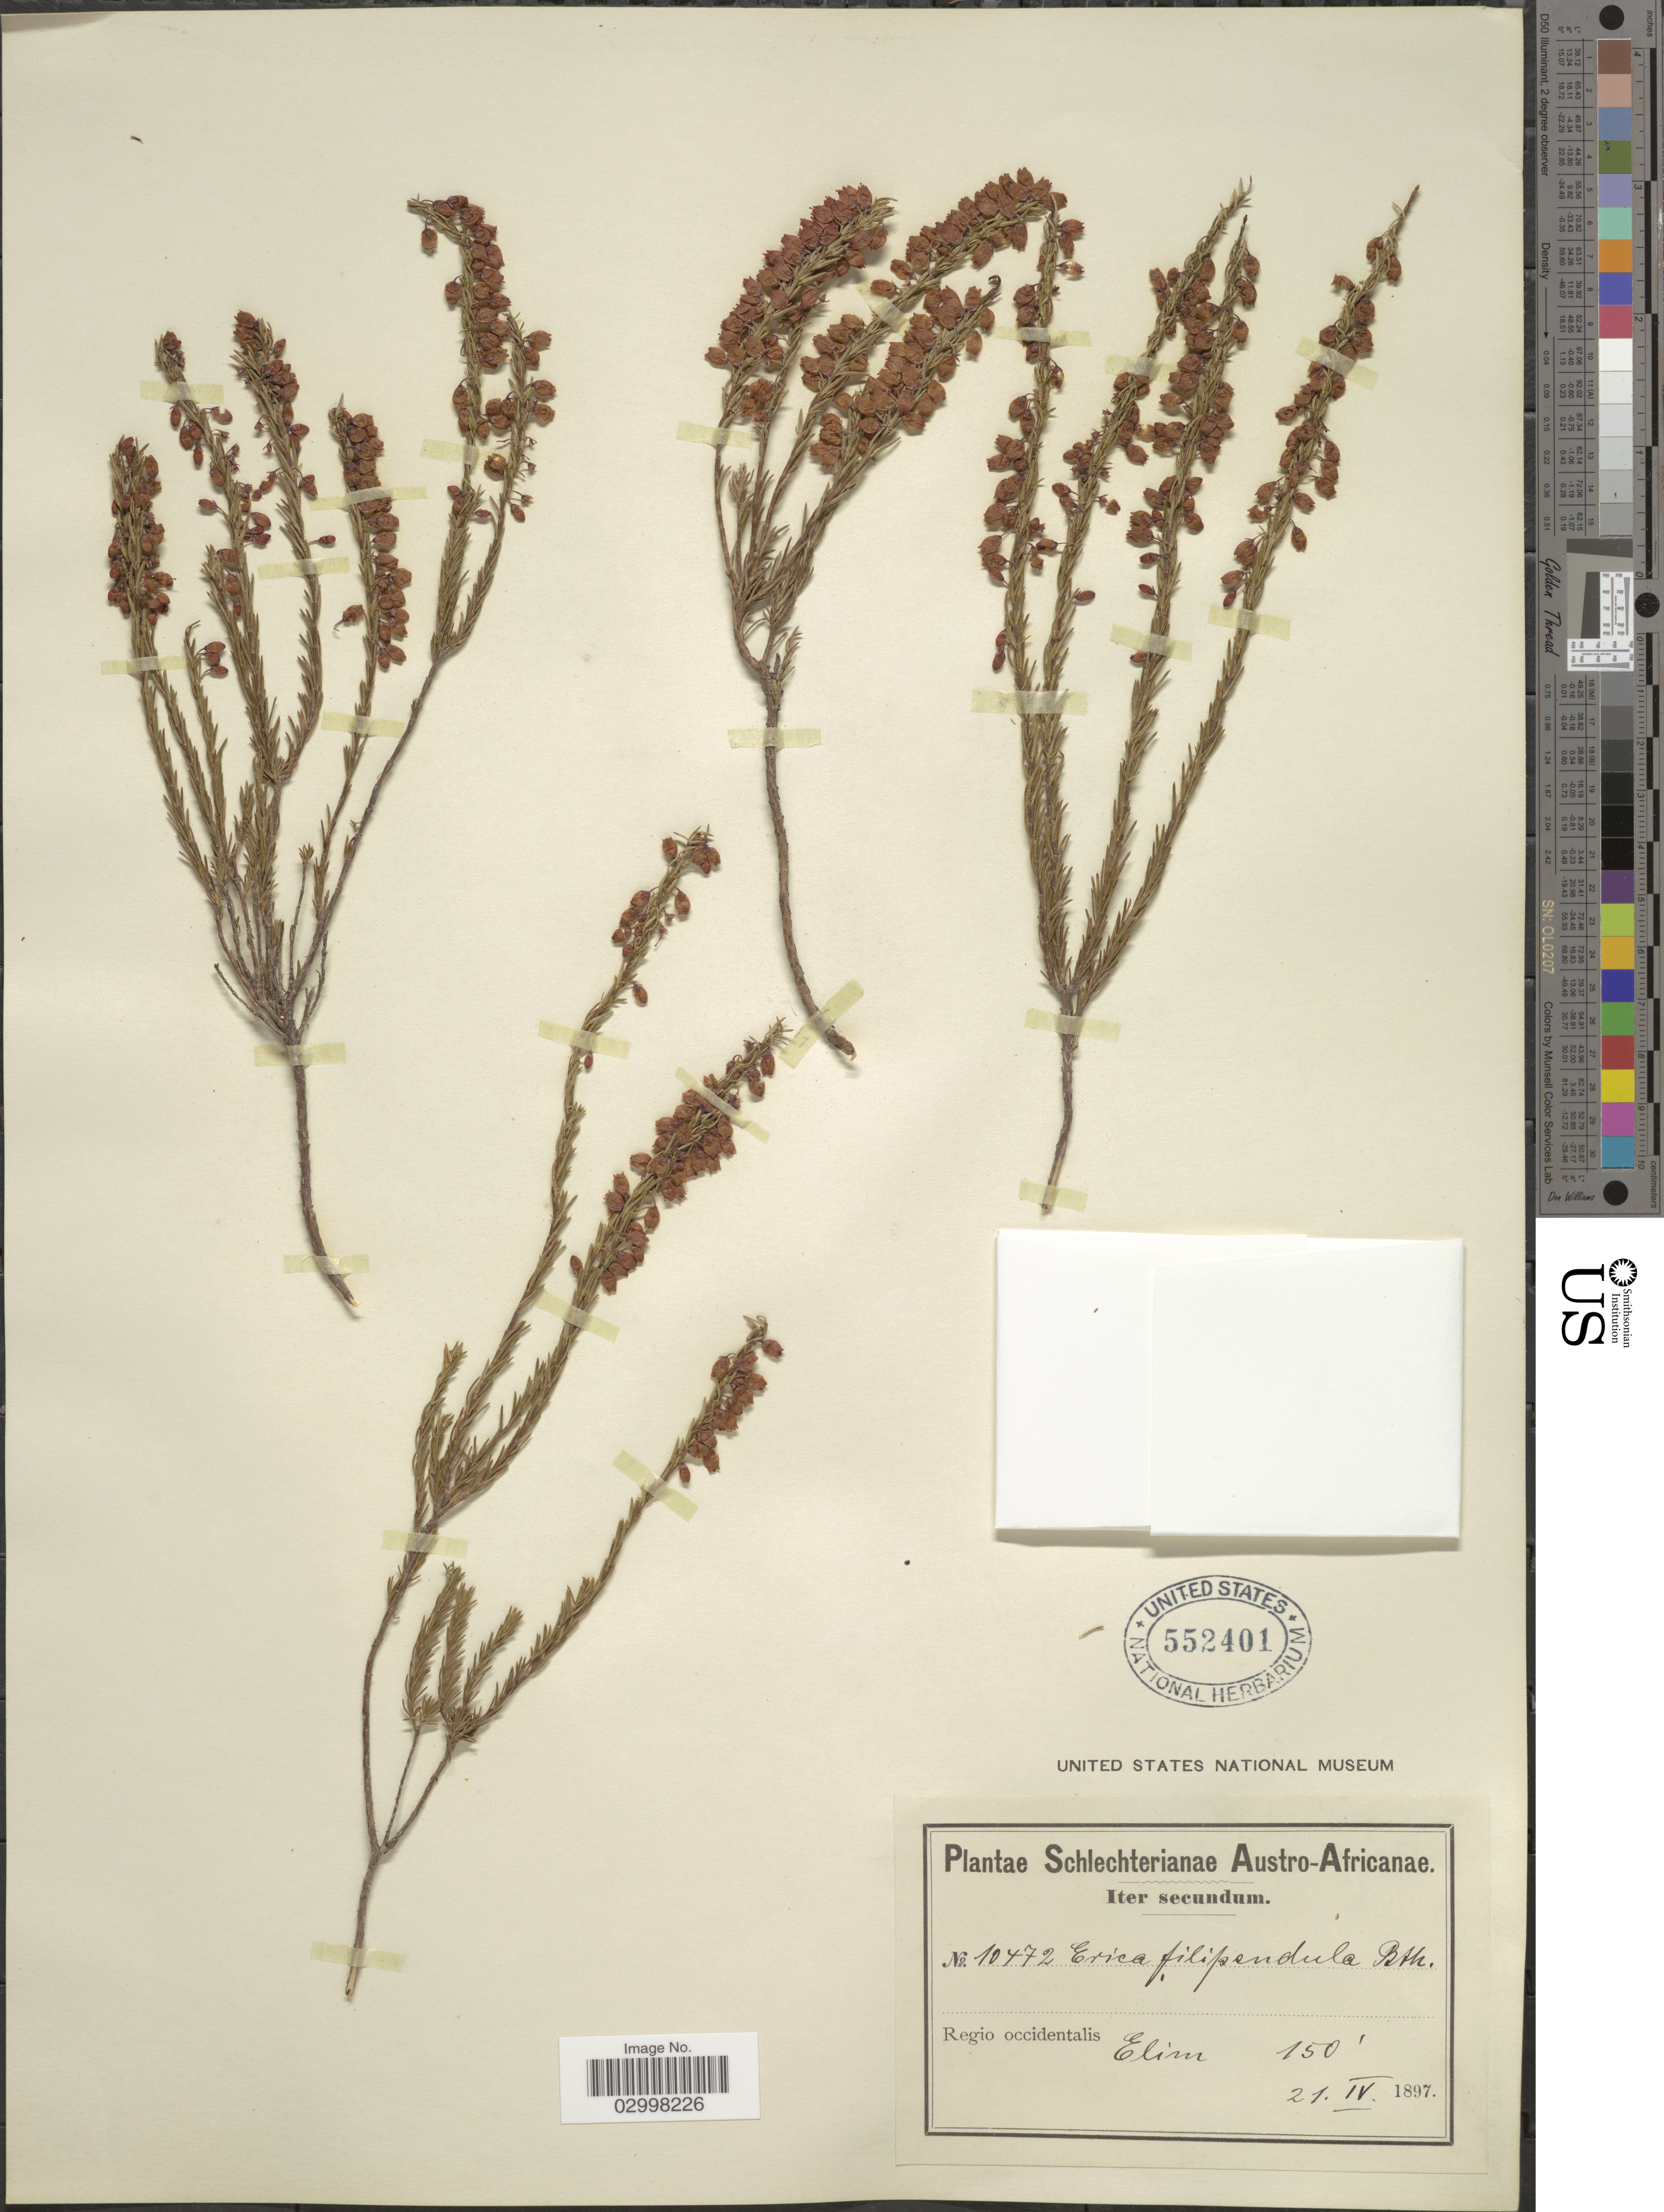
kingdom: Plantae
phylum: Tracheophyta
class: Magnoliopsida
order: Ericales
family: Ericaceae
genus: Erica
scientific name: Erica filipendula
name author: Benth.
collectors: Schlechter, --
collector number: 10472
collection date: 1897-04-21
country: South Africa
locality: Austro-Africanae. Regio occidentalis. Elim.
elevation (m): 46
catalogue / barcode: US 552401